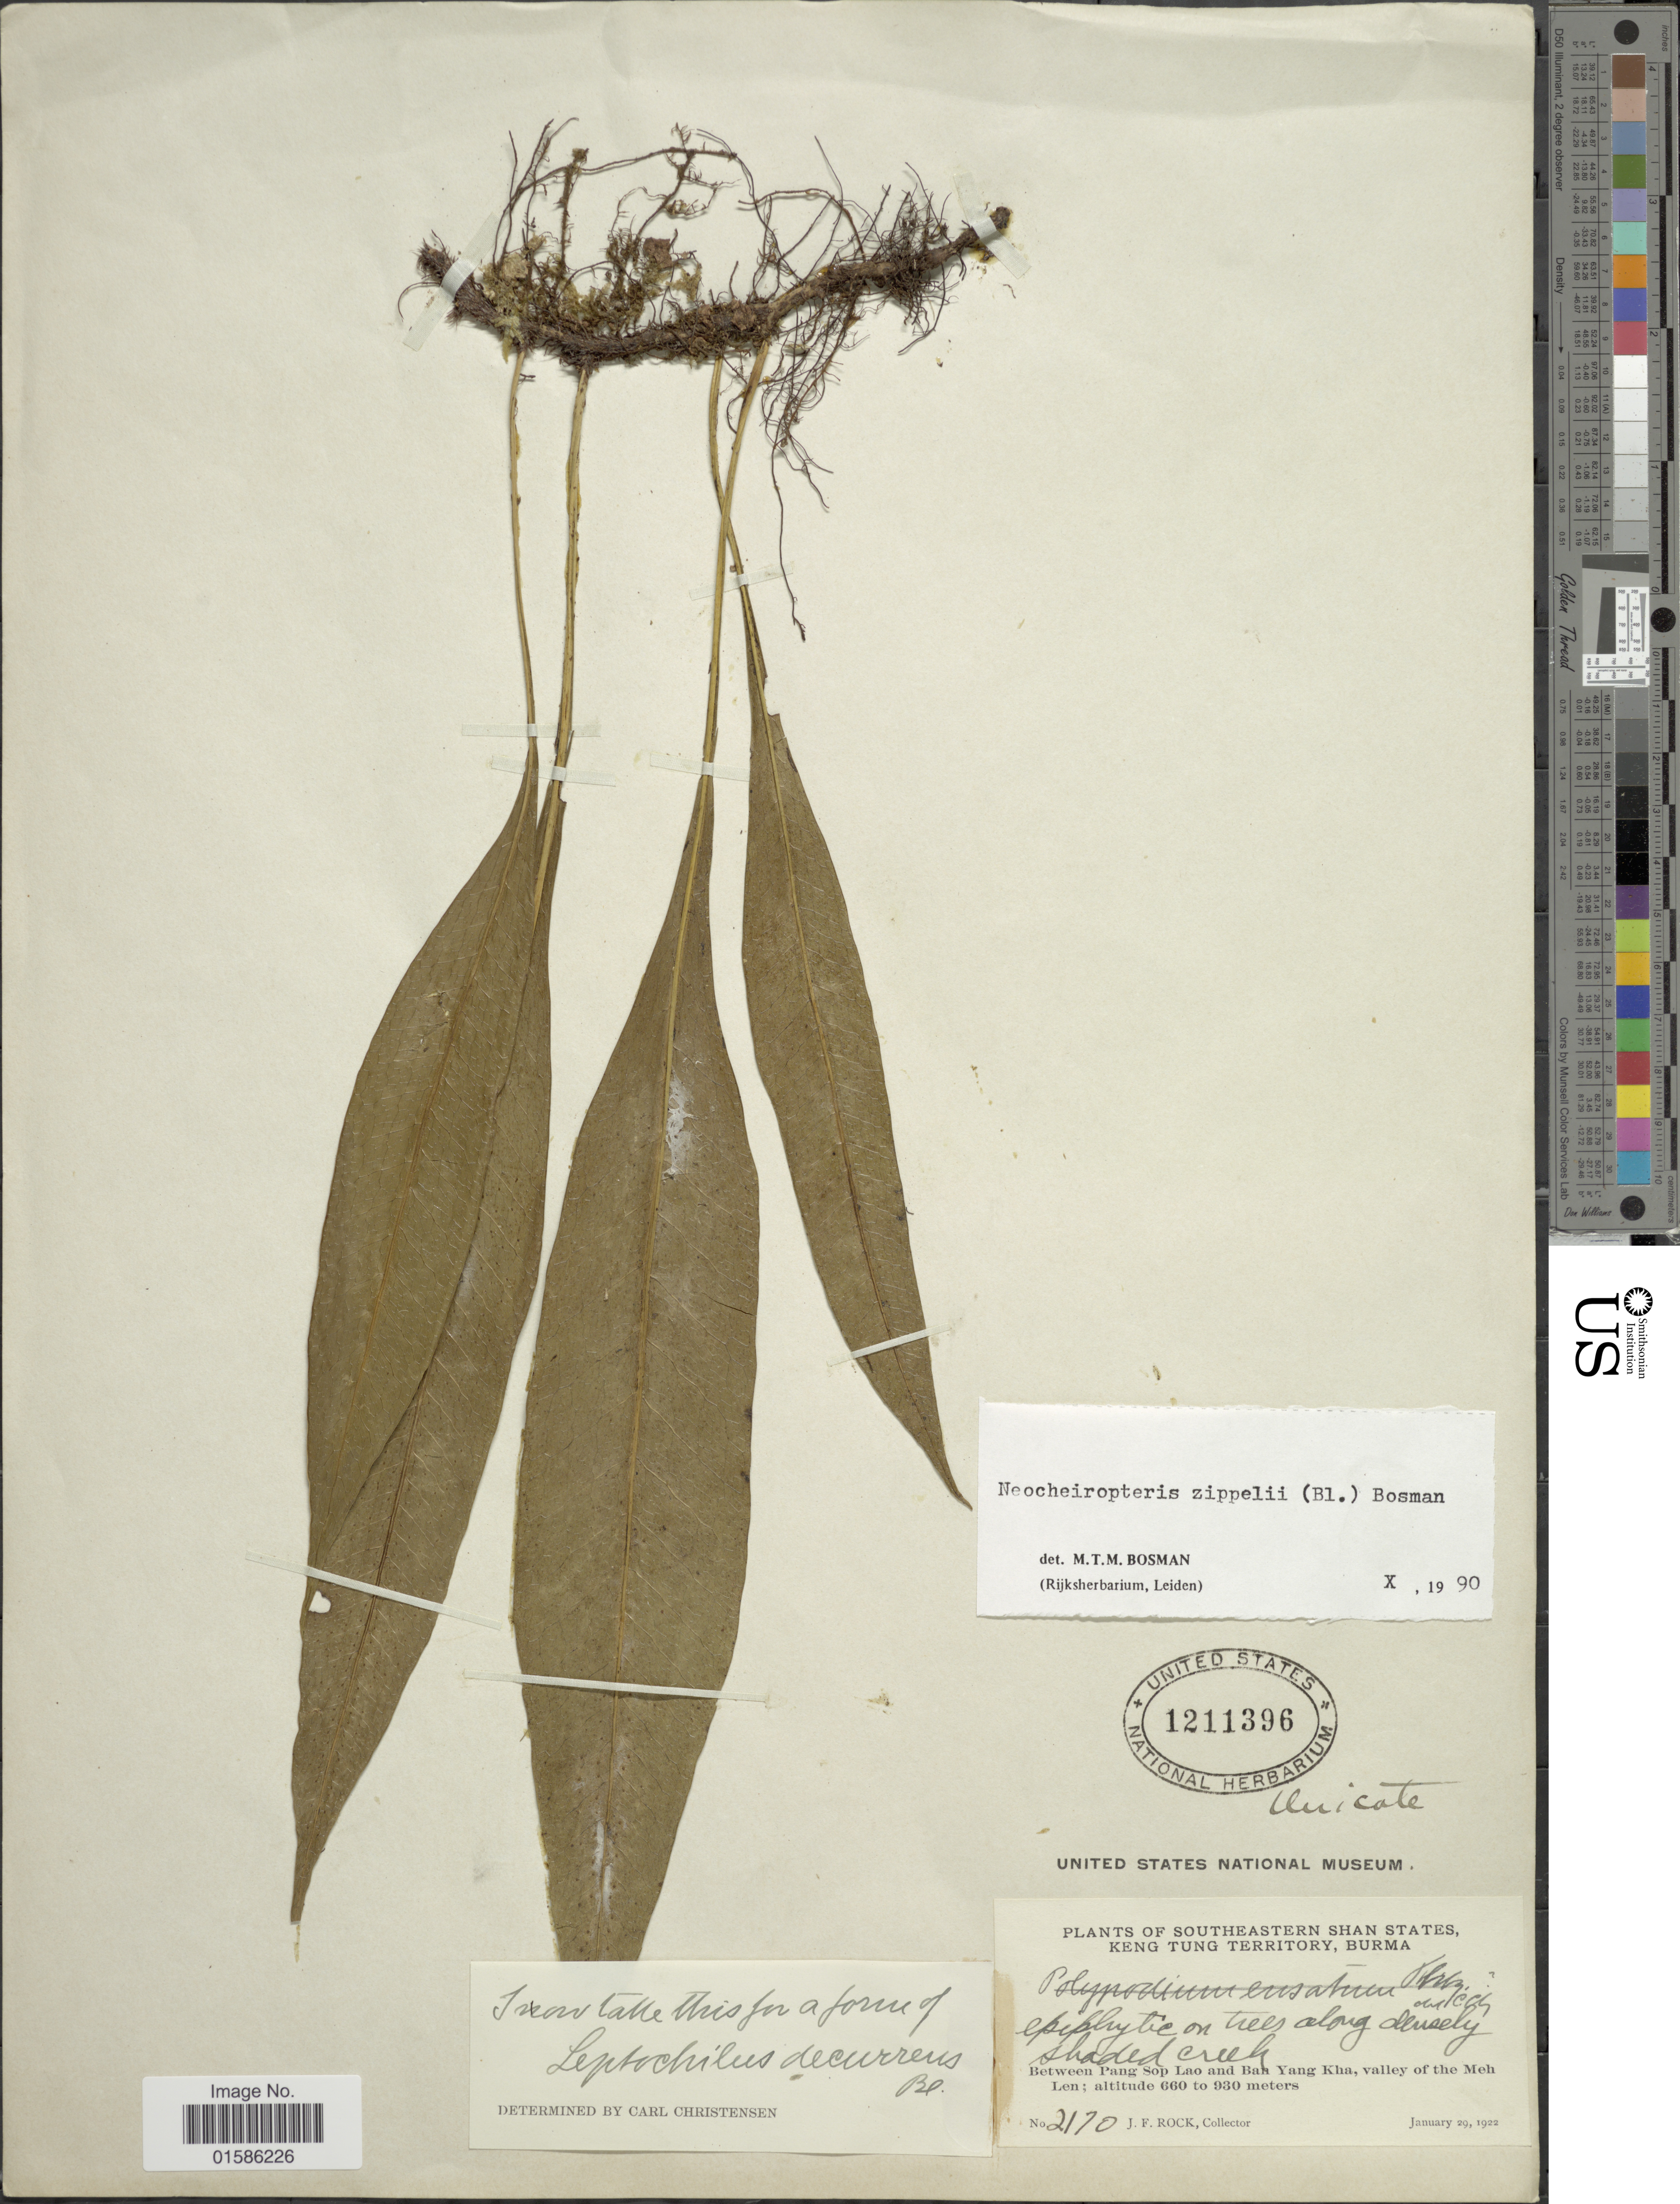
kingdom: Plantae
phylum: Tracheophyta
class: Polypodiopsida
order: Polypodiales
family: Polypodiaceae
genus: Microsorum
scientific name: Microsorum zippelii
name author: (Blume) Ching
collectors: J. Rock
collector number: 2170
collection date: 1922-01-29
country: Myanmar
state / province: Shan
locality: Southeastern Shan States, Keng Tung Territory, Burma, Between Pang Sop Lao and Ban Yang Kha, valley of the Meh Len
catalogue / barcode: US 1211396